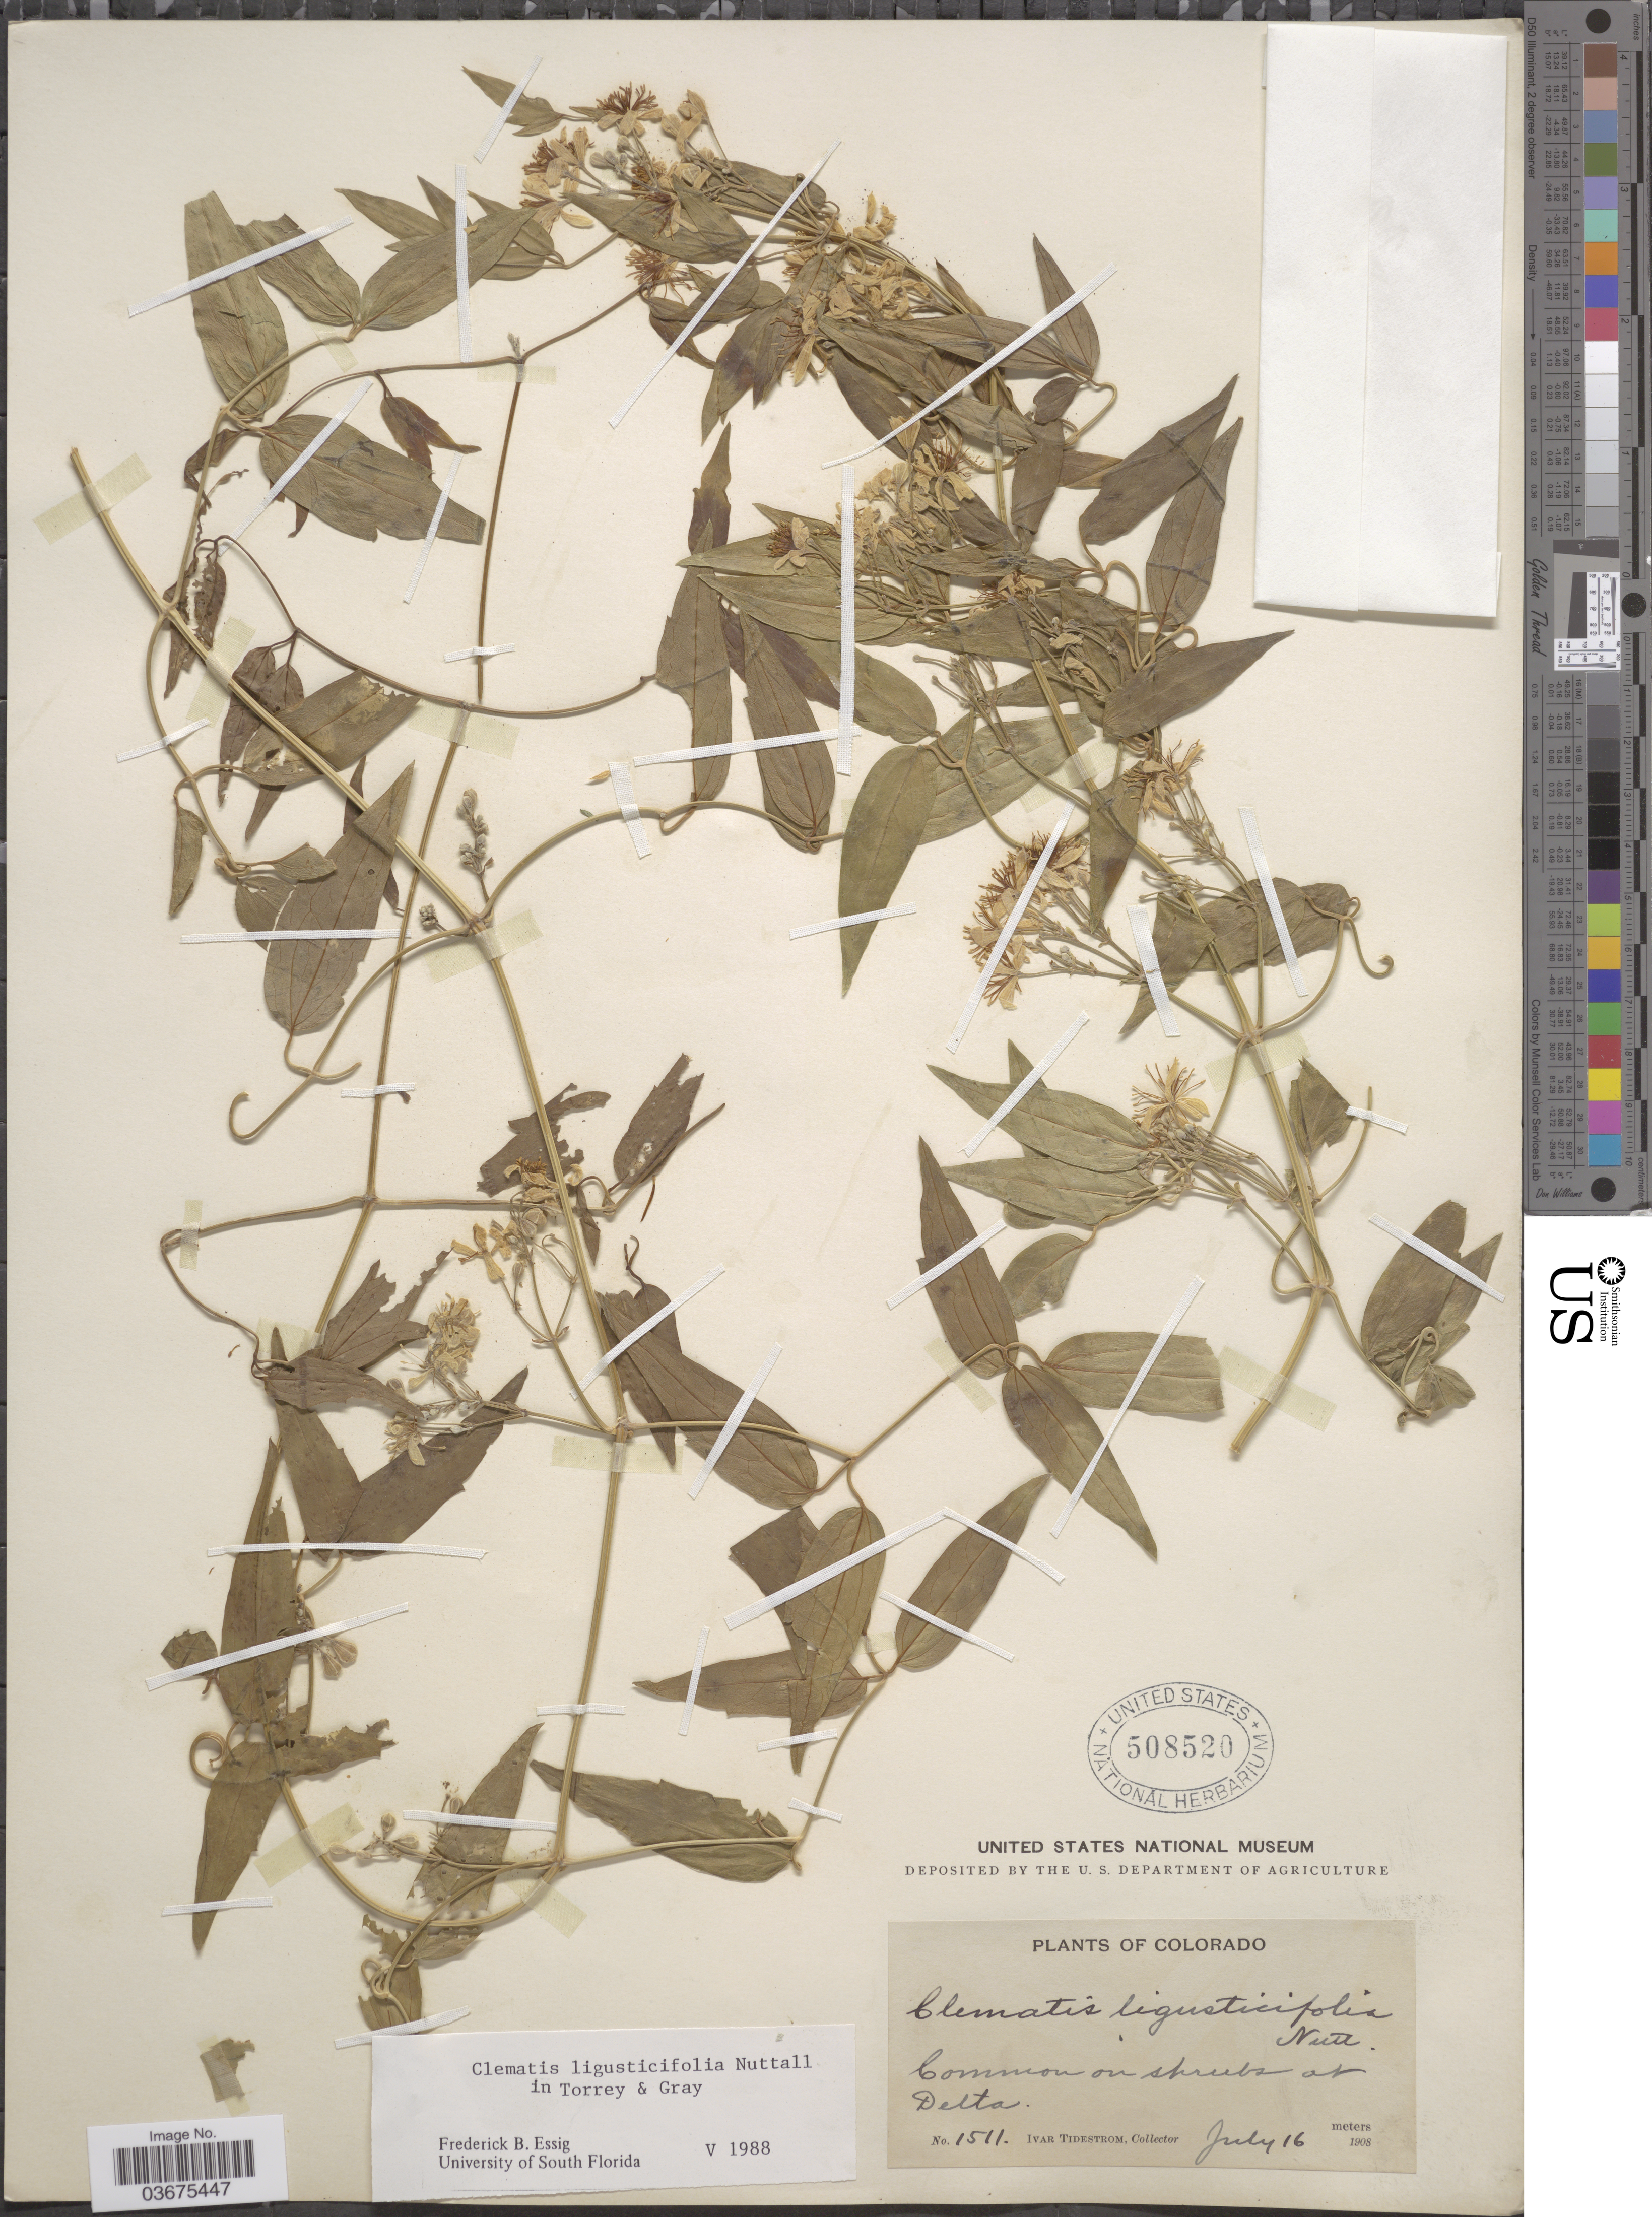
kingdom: Plantae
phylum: Tracheophyta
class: Magnoliopsida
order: Ranunculales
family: Ranunculaceae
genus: Clematis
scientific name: Clematis ligusticifolia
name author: Nutt.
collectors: I. F. Tidestrom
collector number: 1511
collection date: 1908-07-16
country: United States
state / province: Colorado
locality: Delta.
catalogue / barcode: US 508520